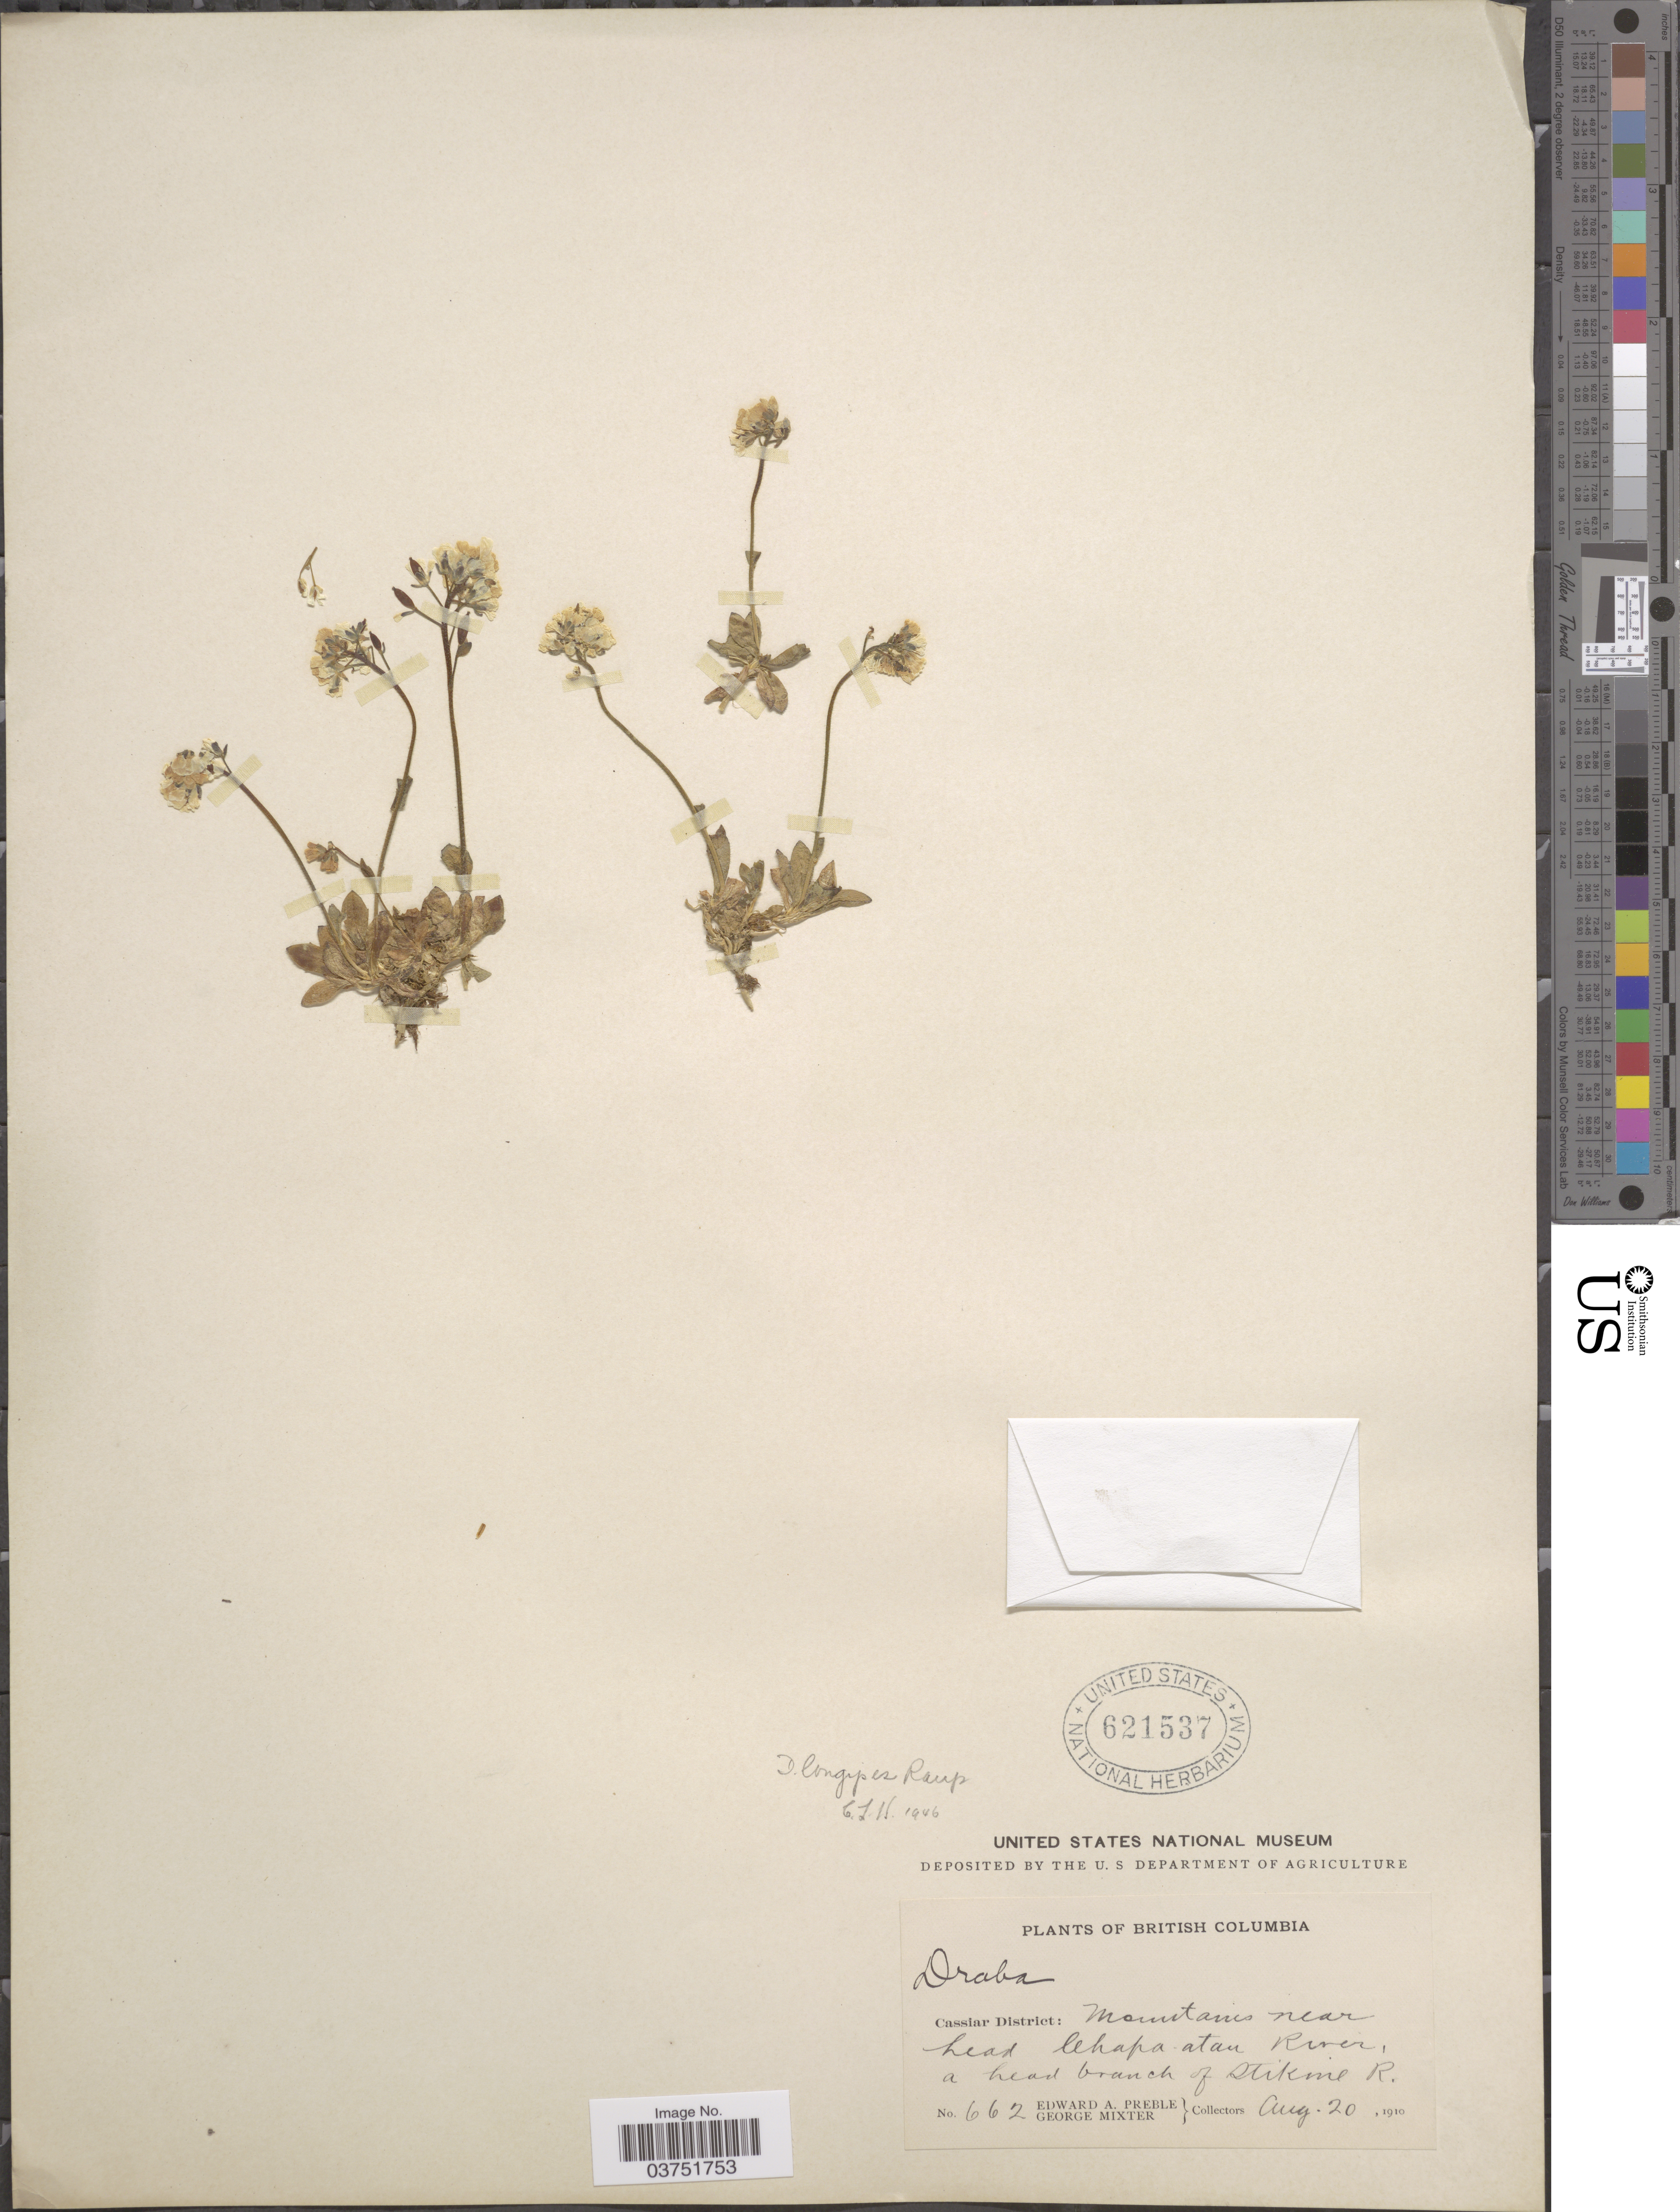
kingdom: Plantae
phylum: Tracheophyta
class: Magnoliopsida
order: Brassicales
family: Brassicaceae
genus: Draba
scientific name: Draba longipes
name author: Raup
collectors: E. Preble & G. Mixter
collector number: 662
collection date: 1910-08-20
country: Canada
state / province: British Columbia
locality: Cassiar District: Mountains near head Chapa- atau River, a head branch of Stikine R.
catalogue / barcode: US 621537